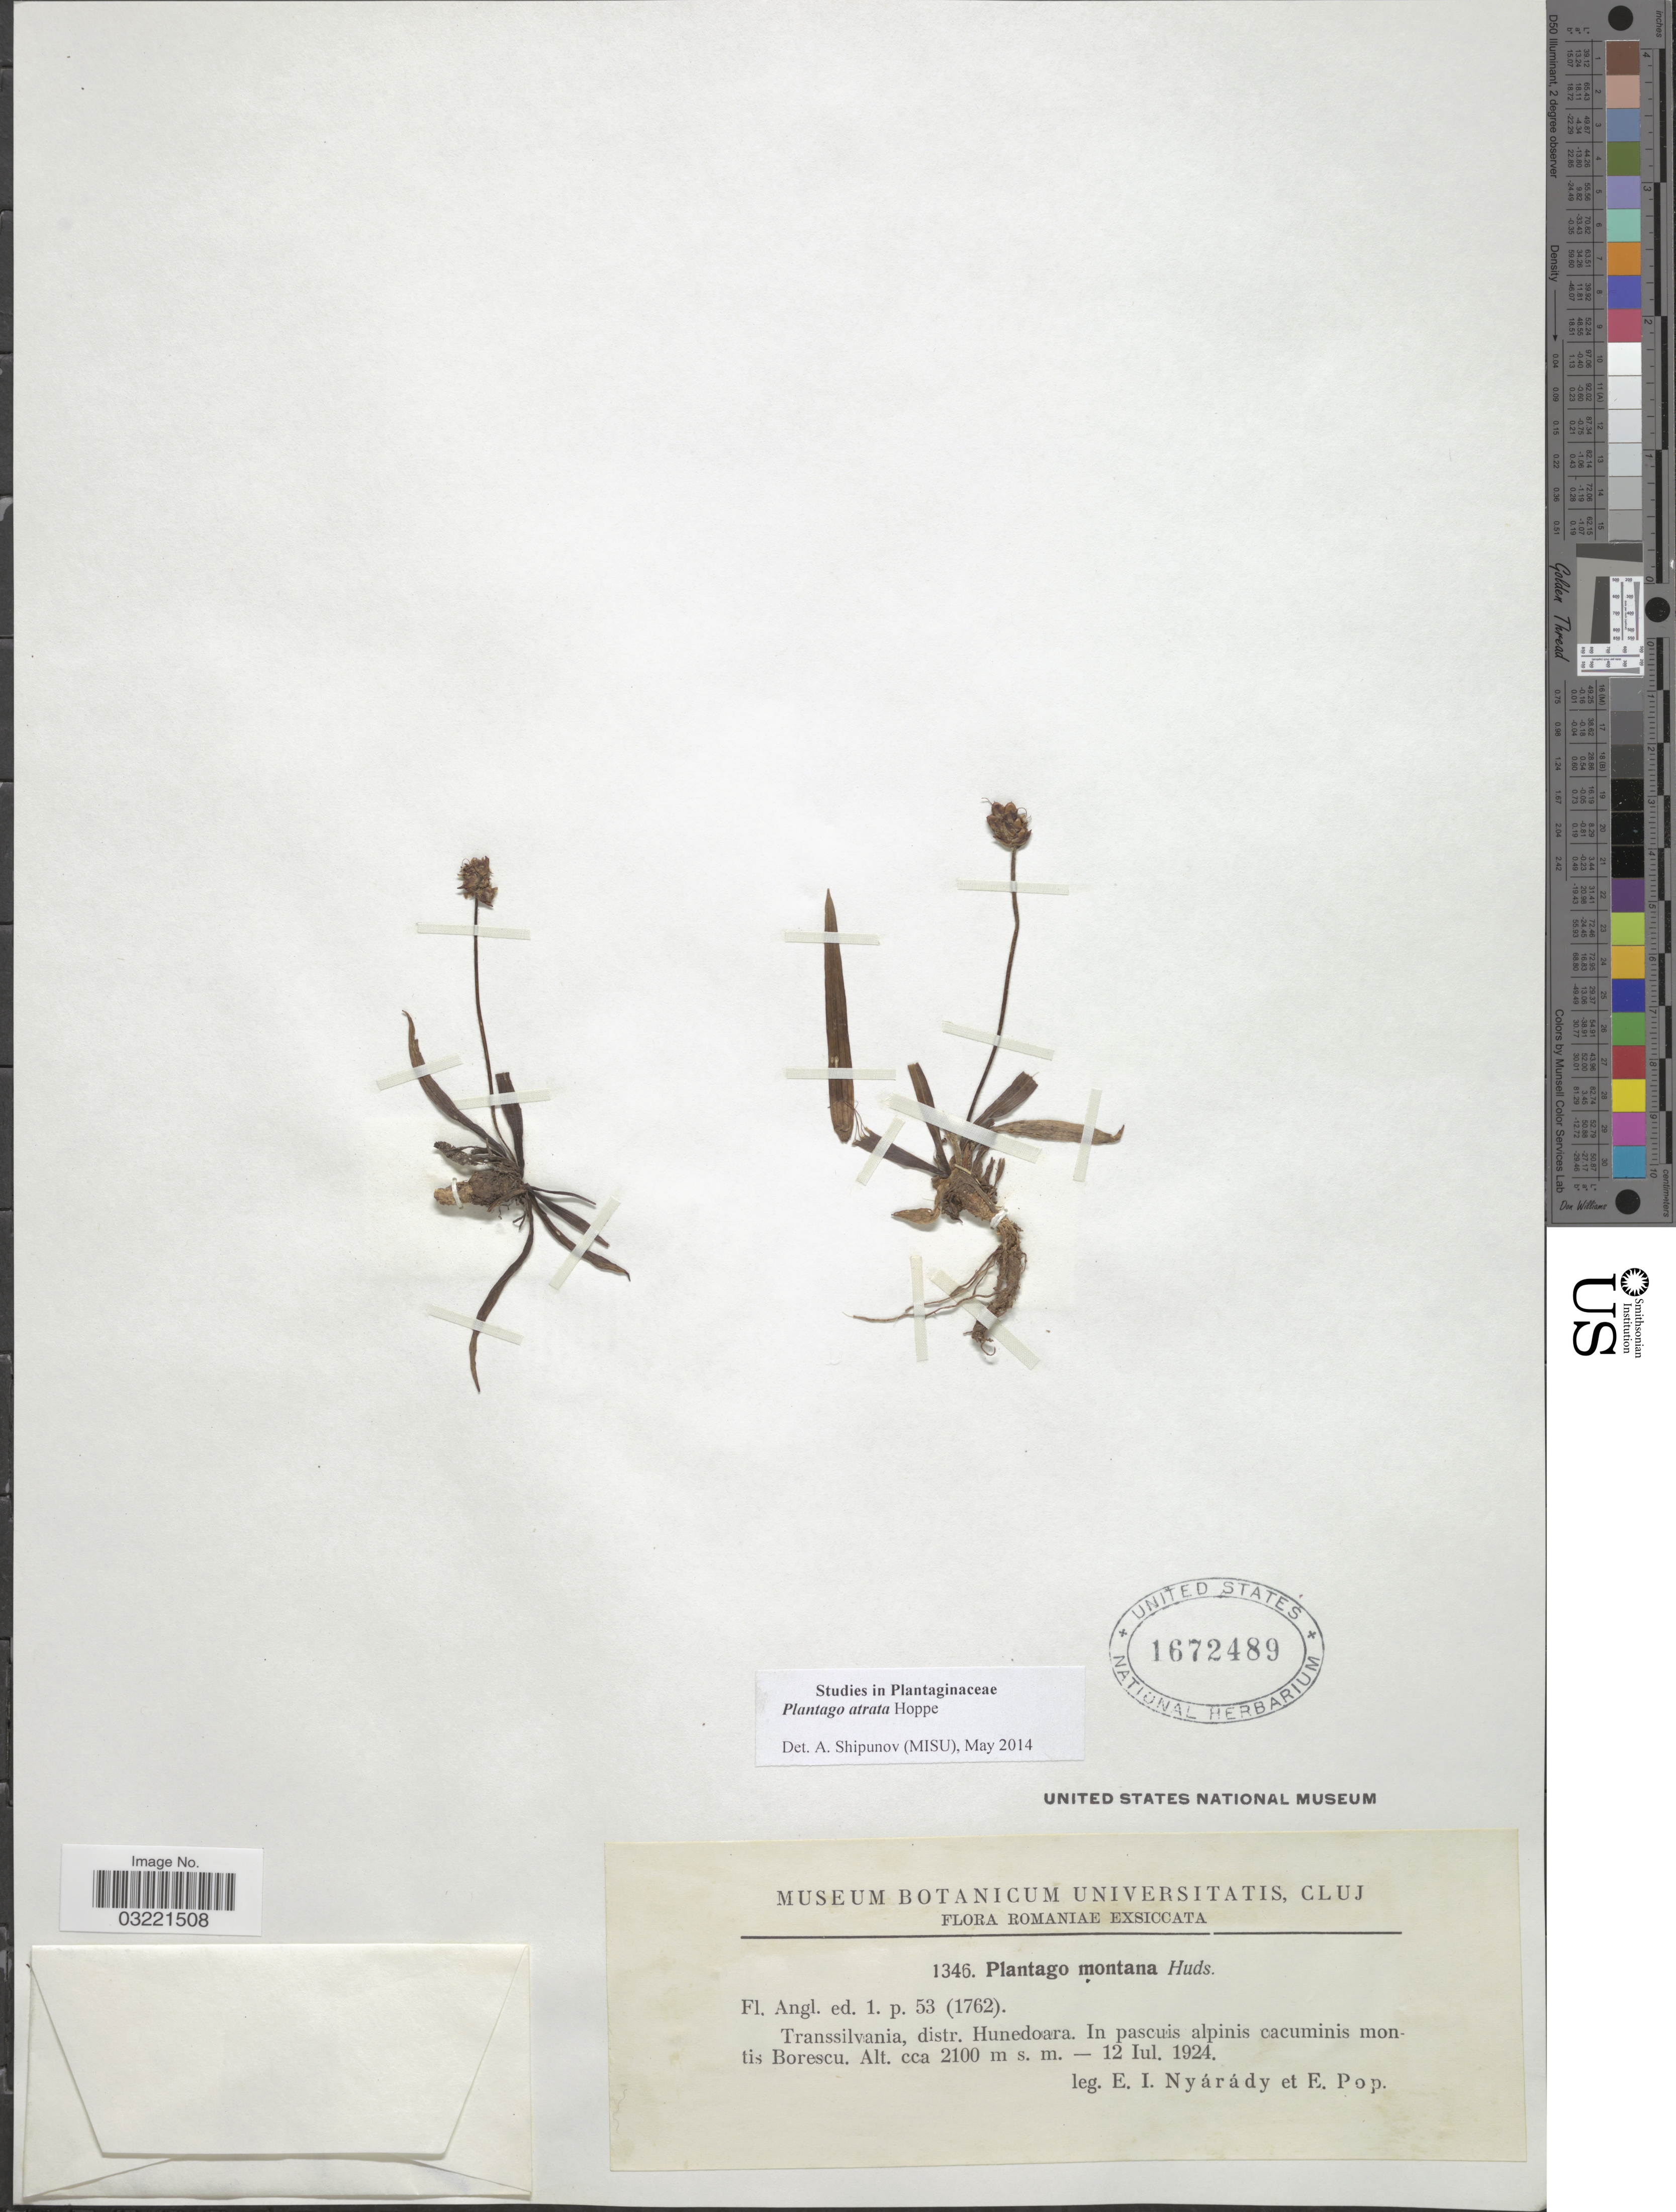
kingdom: Plantae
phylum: Tracheophyta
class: Magnoliopsida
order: Lamiales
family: Plantaginaceae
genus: Plantago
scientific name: Plantago atrata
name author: Hoppe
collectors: E. Nyárády & E. Pop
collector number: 1346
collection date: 1924-07-12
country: Romania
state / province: Hunedoara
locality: Transsilvania, distr. Hunedoara. Montis Borescu.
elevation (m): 2100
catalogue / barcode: US 1672489